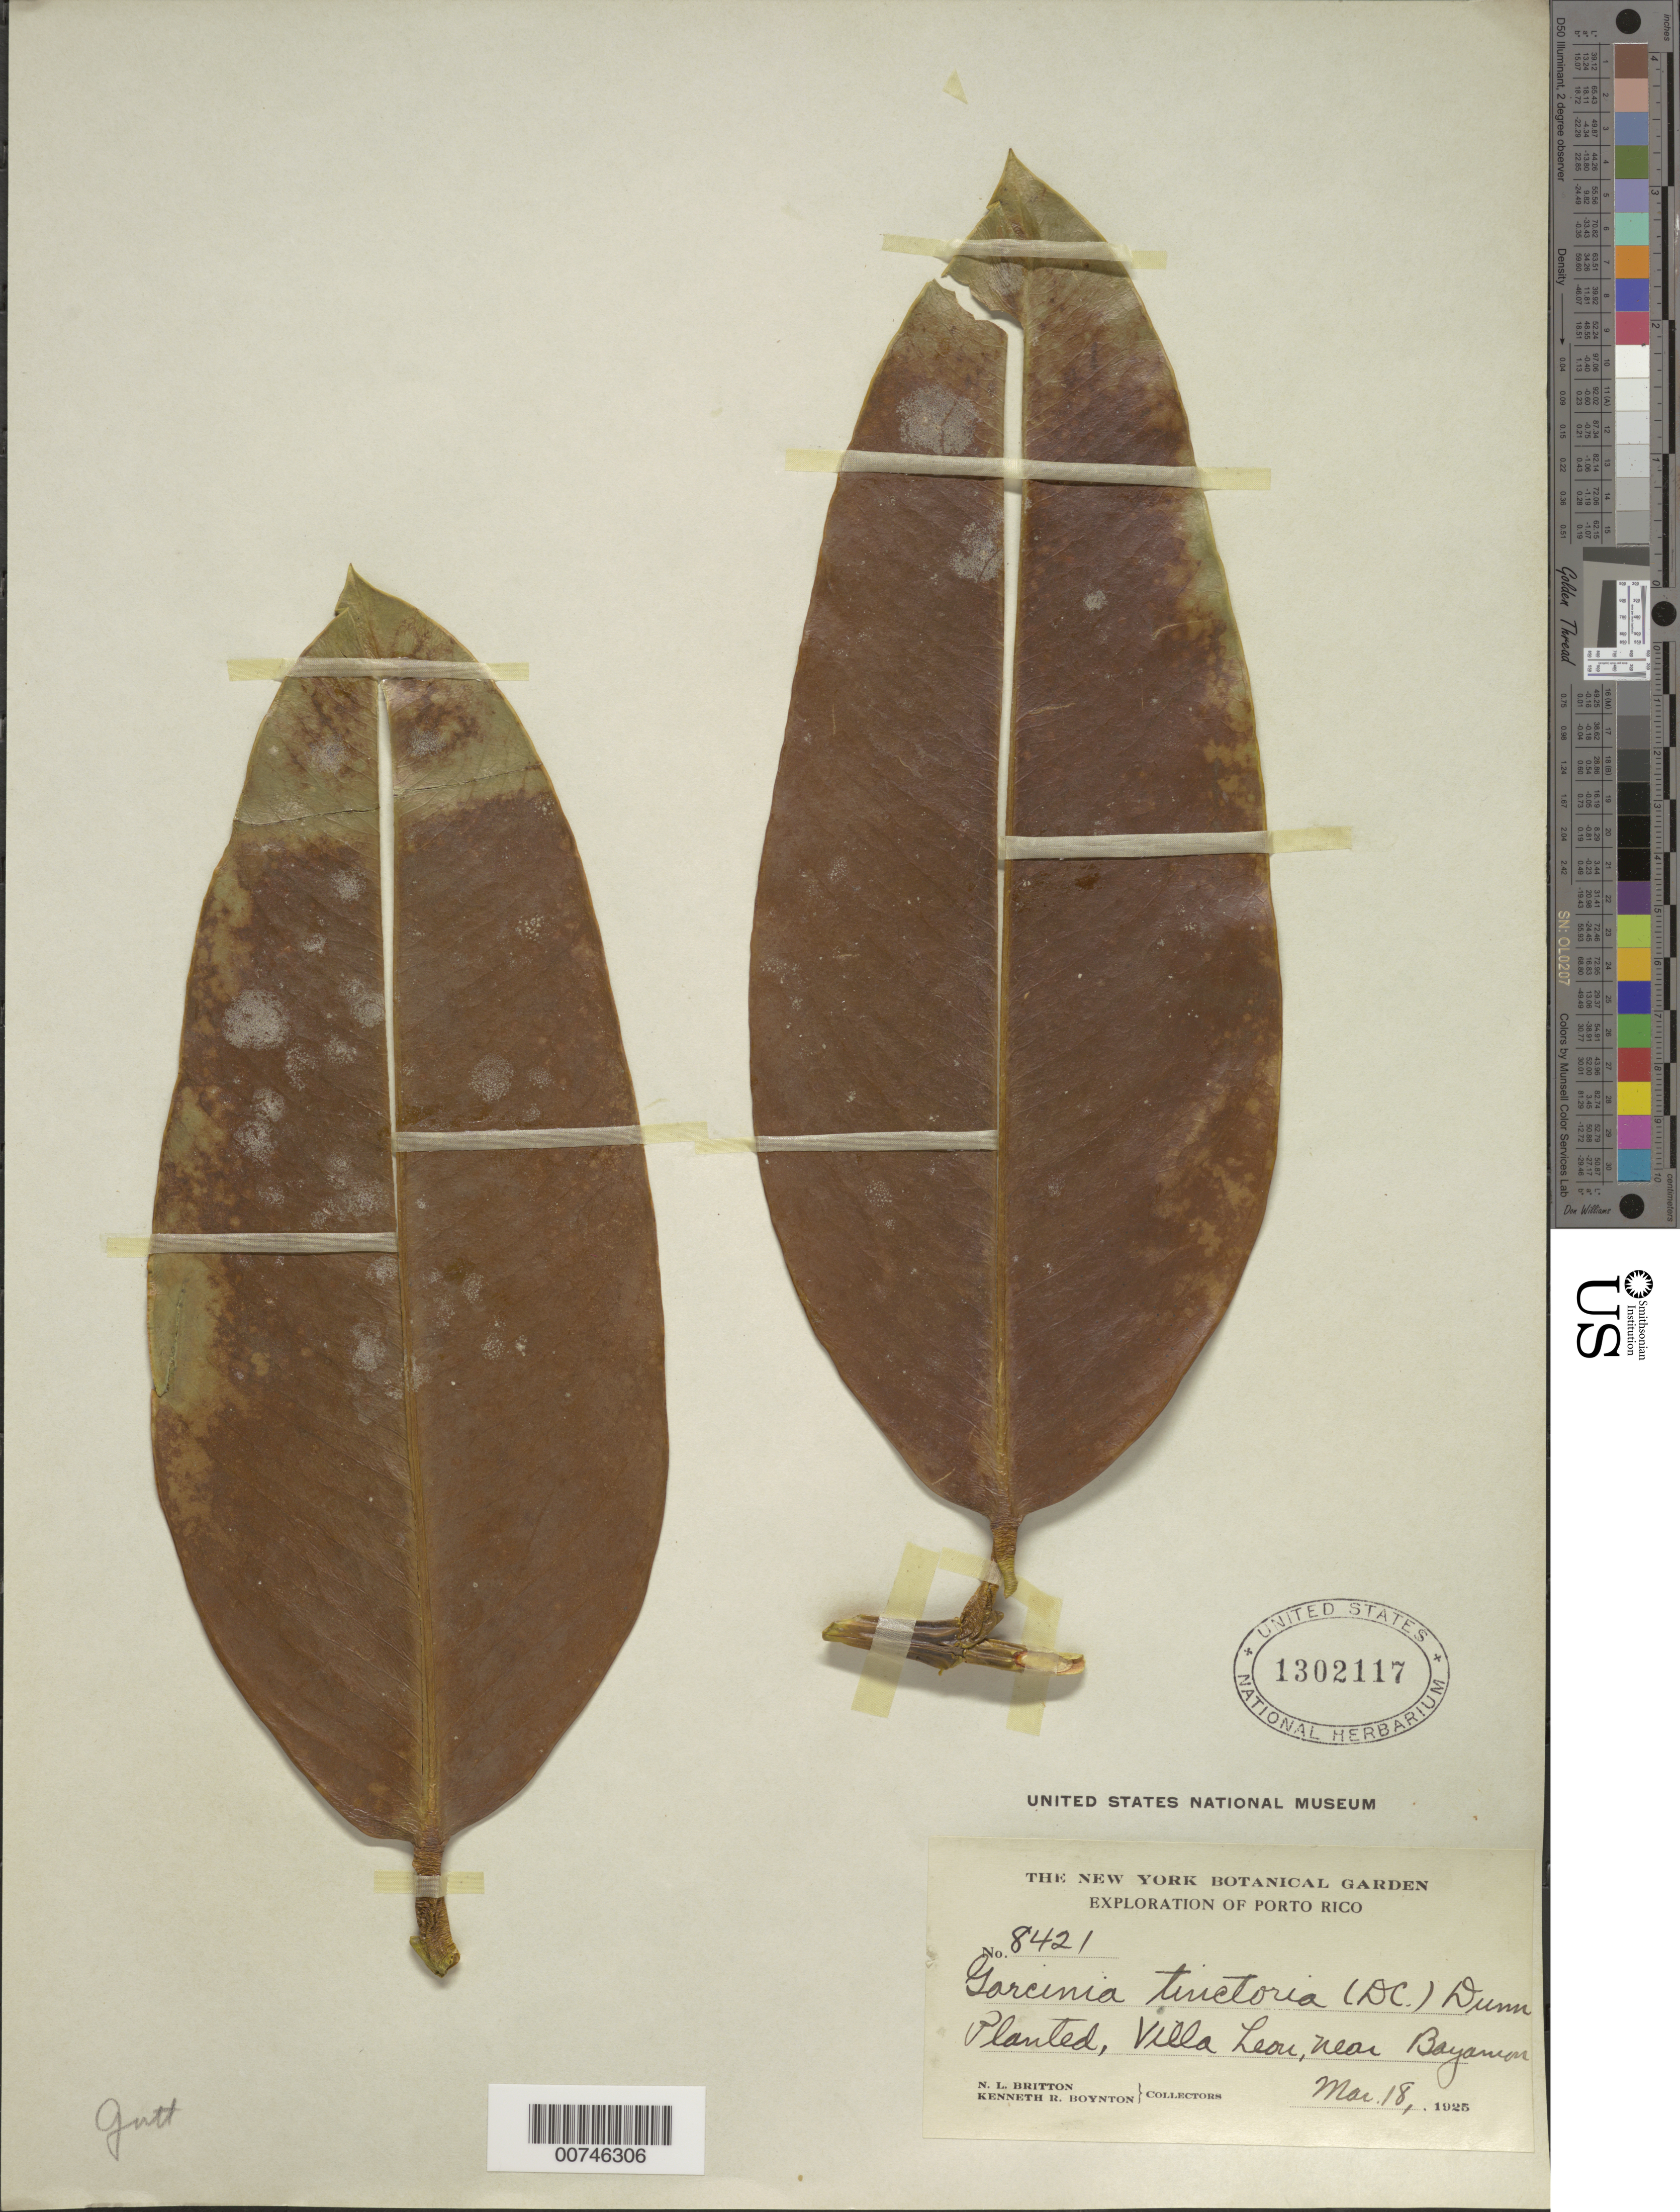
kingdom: Plantae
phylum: Tracheophyta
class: Magnoliopsida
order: Malpighiales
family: Clusiaceae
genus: Garcinia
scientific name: Garcinia tinctoria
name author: (DC.) Dunn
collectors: N. Britton & K. Boyton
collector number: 8421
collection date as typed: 18 Mar 1925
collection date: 1925-03-18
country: Puerto Rico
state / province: Bayamón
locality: Villa León, near Bayamón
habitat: Planted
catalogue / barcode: US 1302117